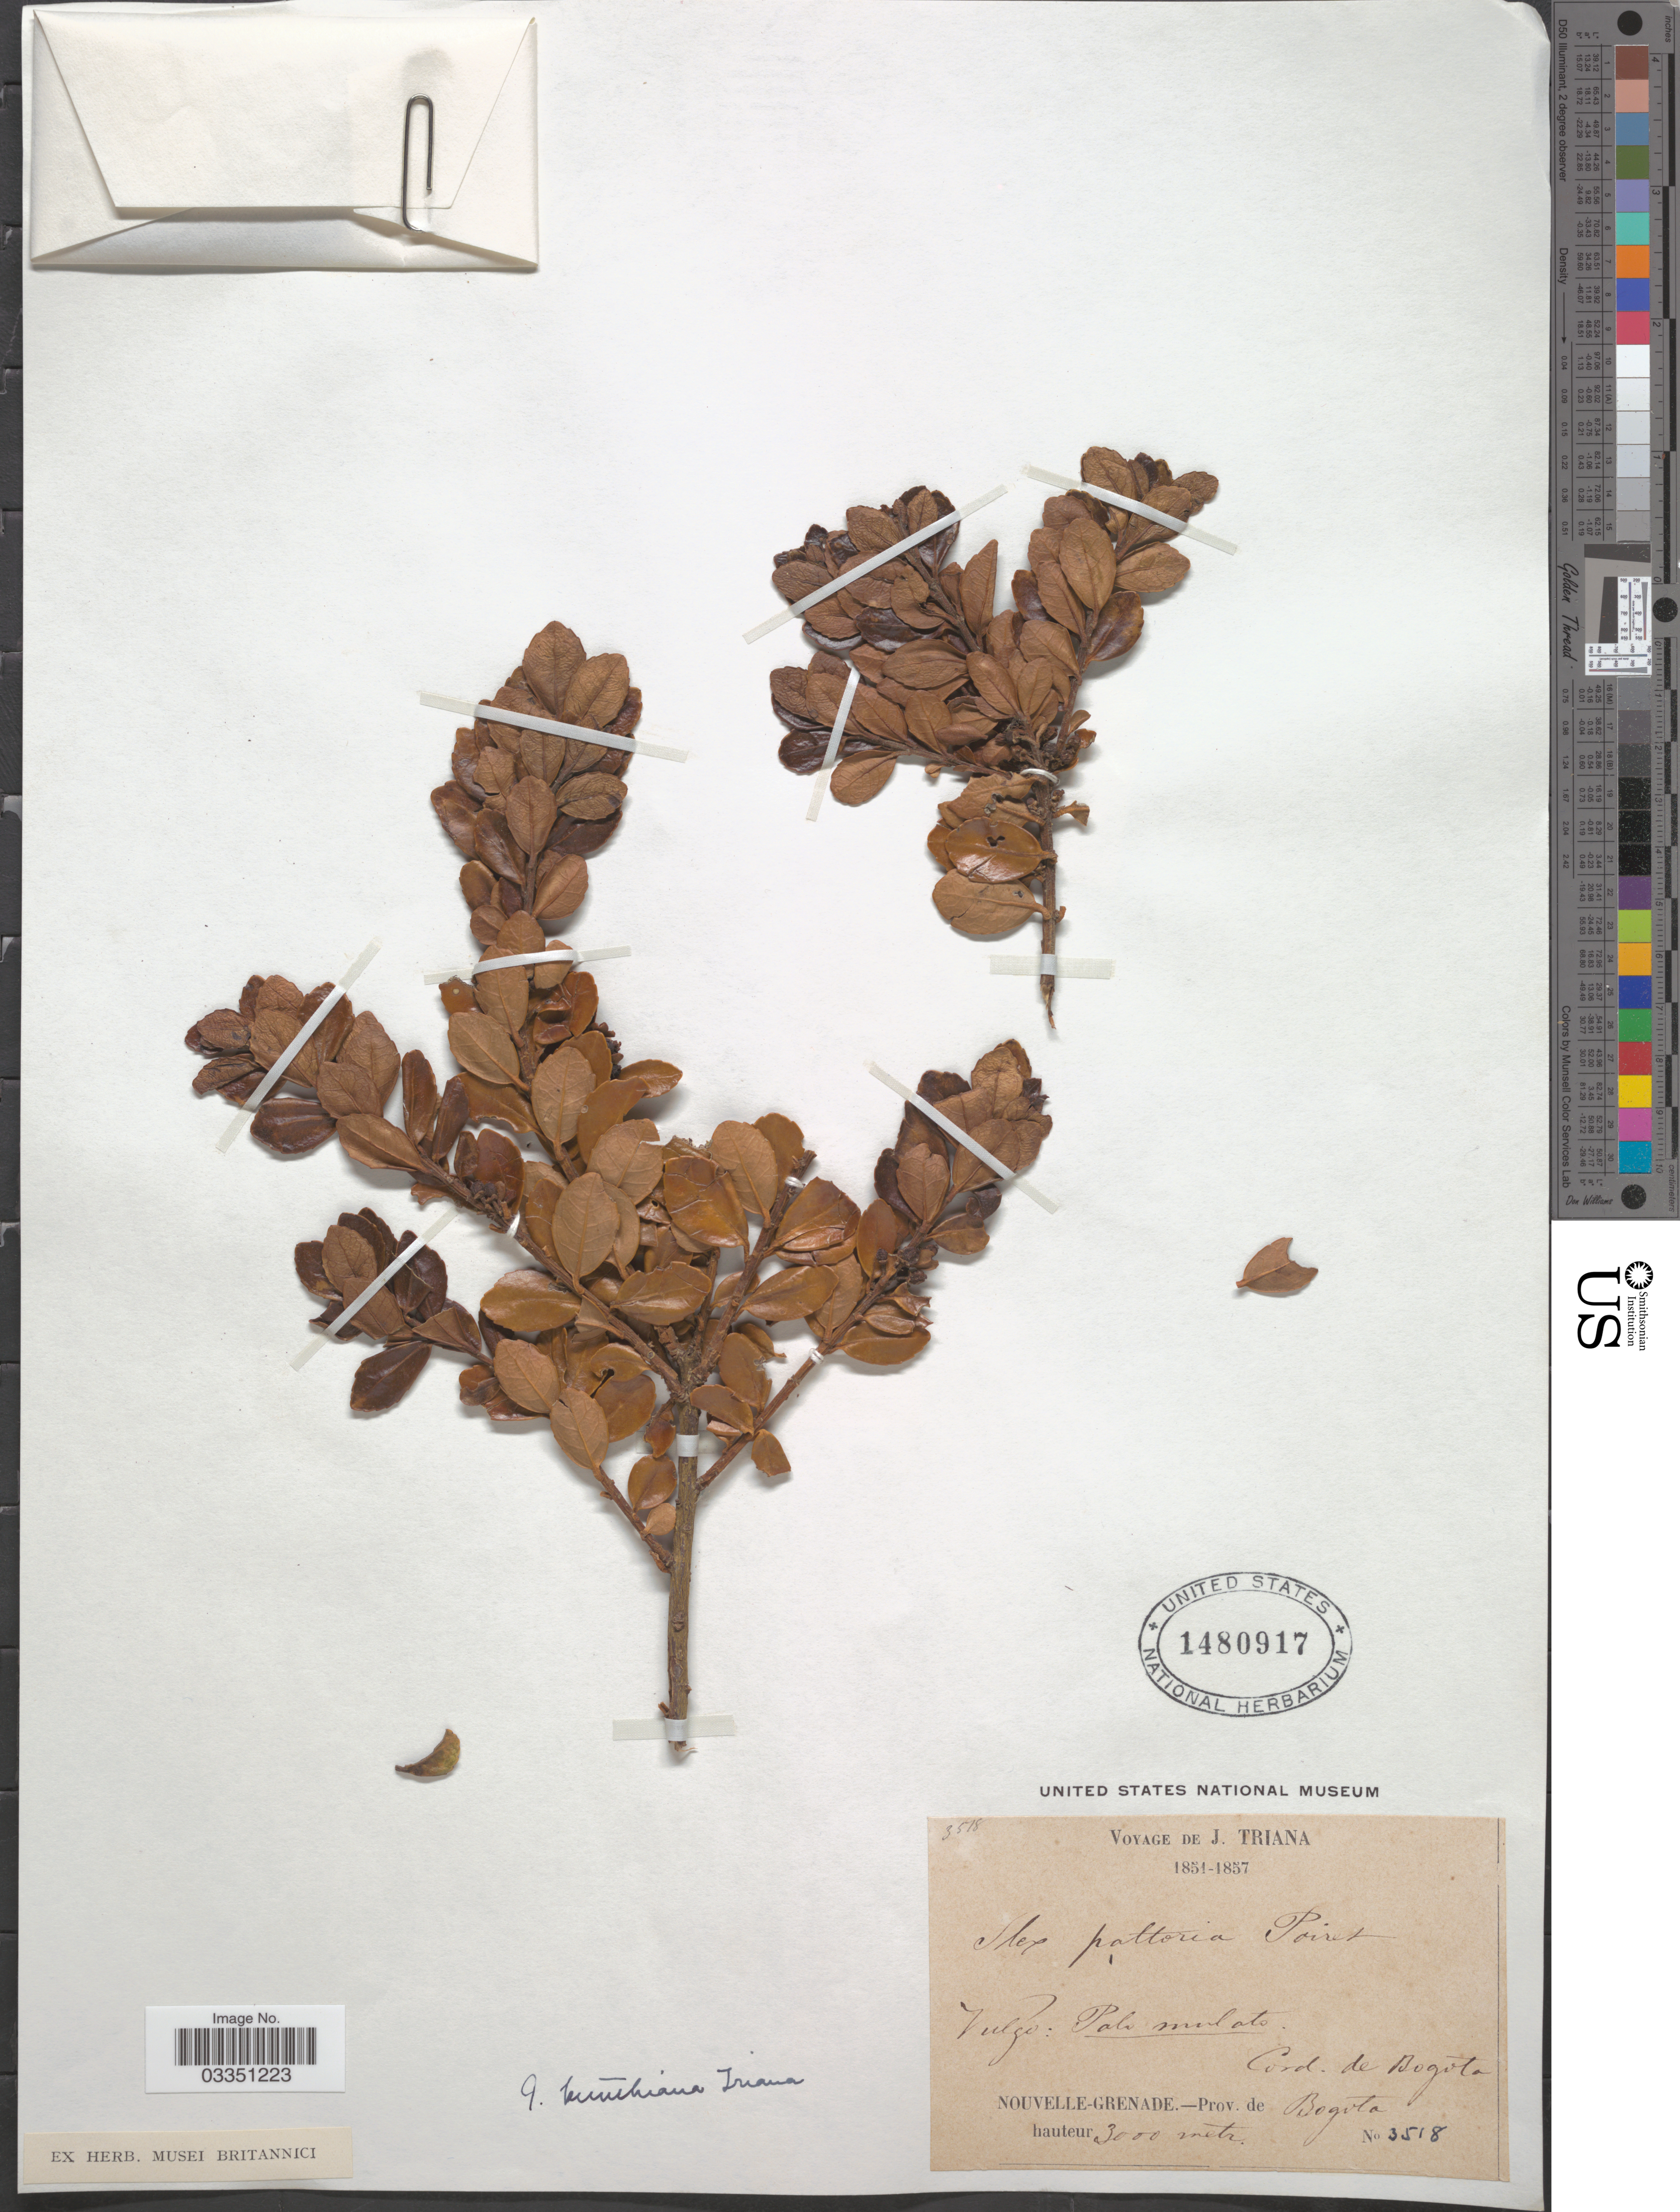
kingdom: Plantae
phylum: Tracheophyta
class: Magnoliopsida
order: Aquifoliales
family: Aquifoliaceae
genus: Ilex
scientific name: Ilex kunthiana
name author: Triana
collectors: J. Triana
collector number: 3518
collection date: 1851/1857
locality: Nouvelle-Grenade.- Prov. de Bogota. Cord. de Bogota.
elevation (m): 3000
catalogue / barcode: US 1480917